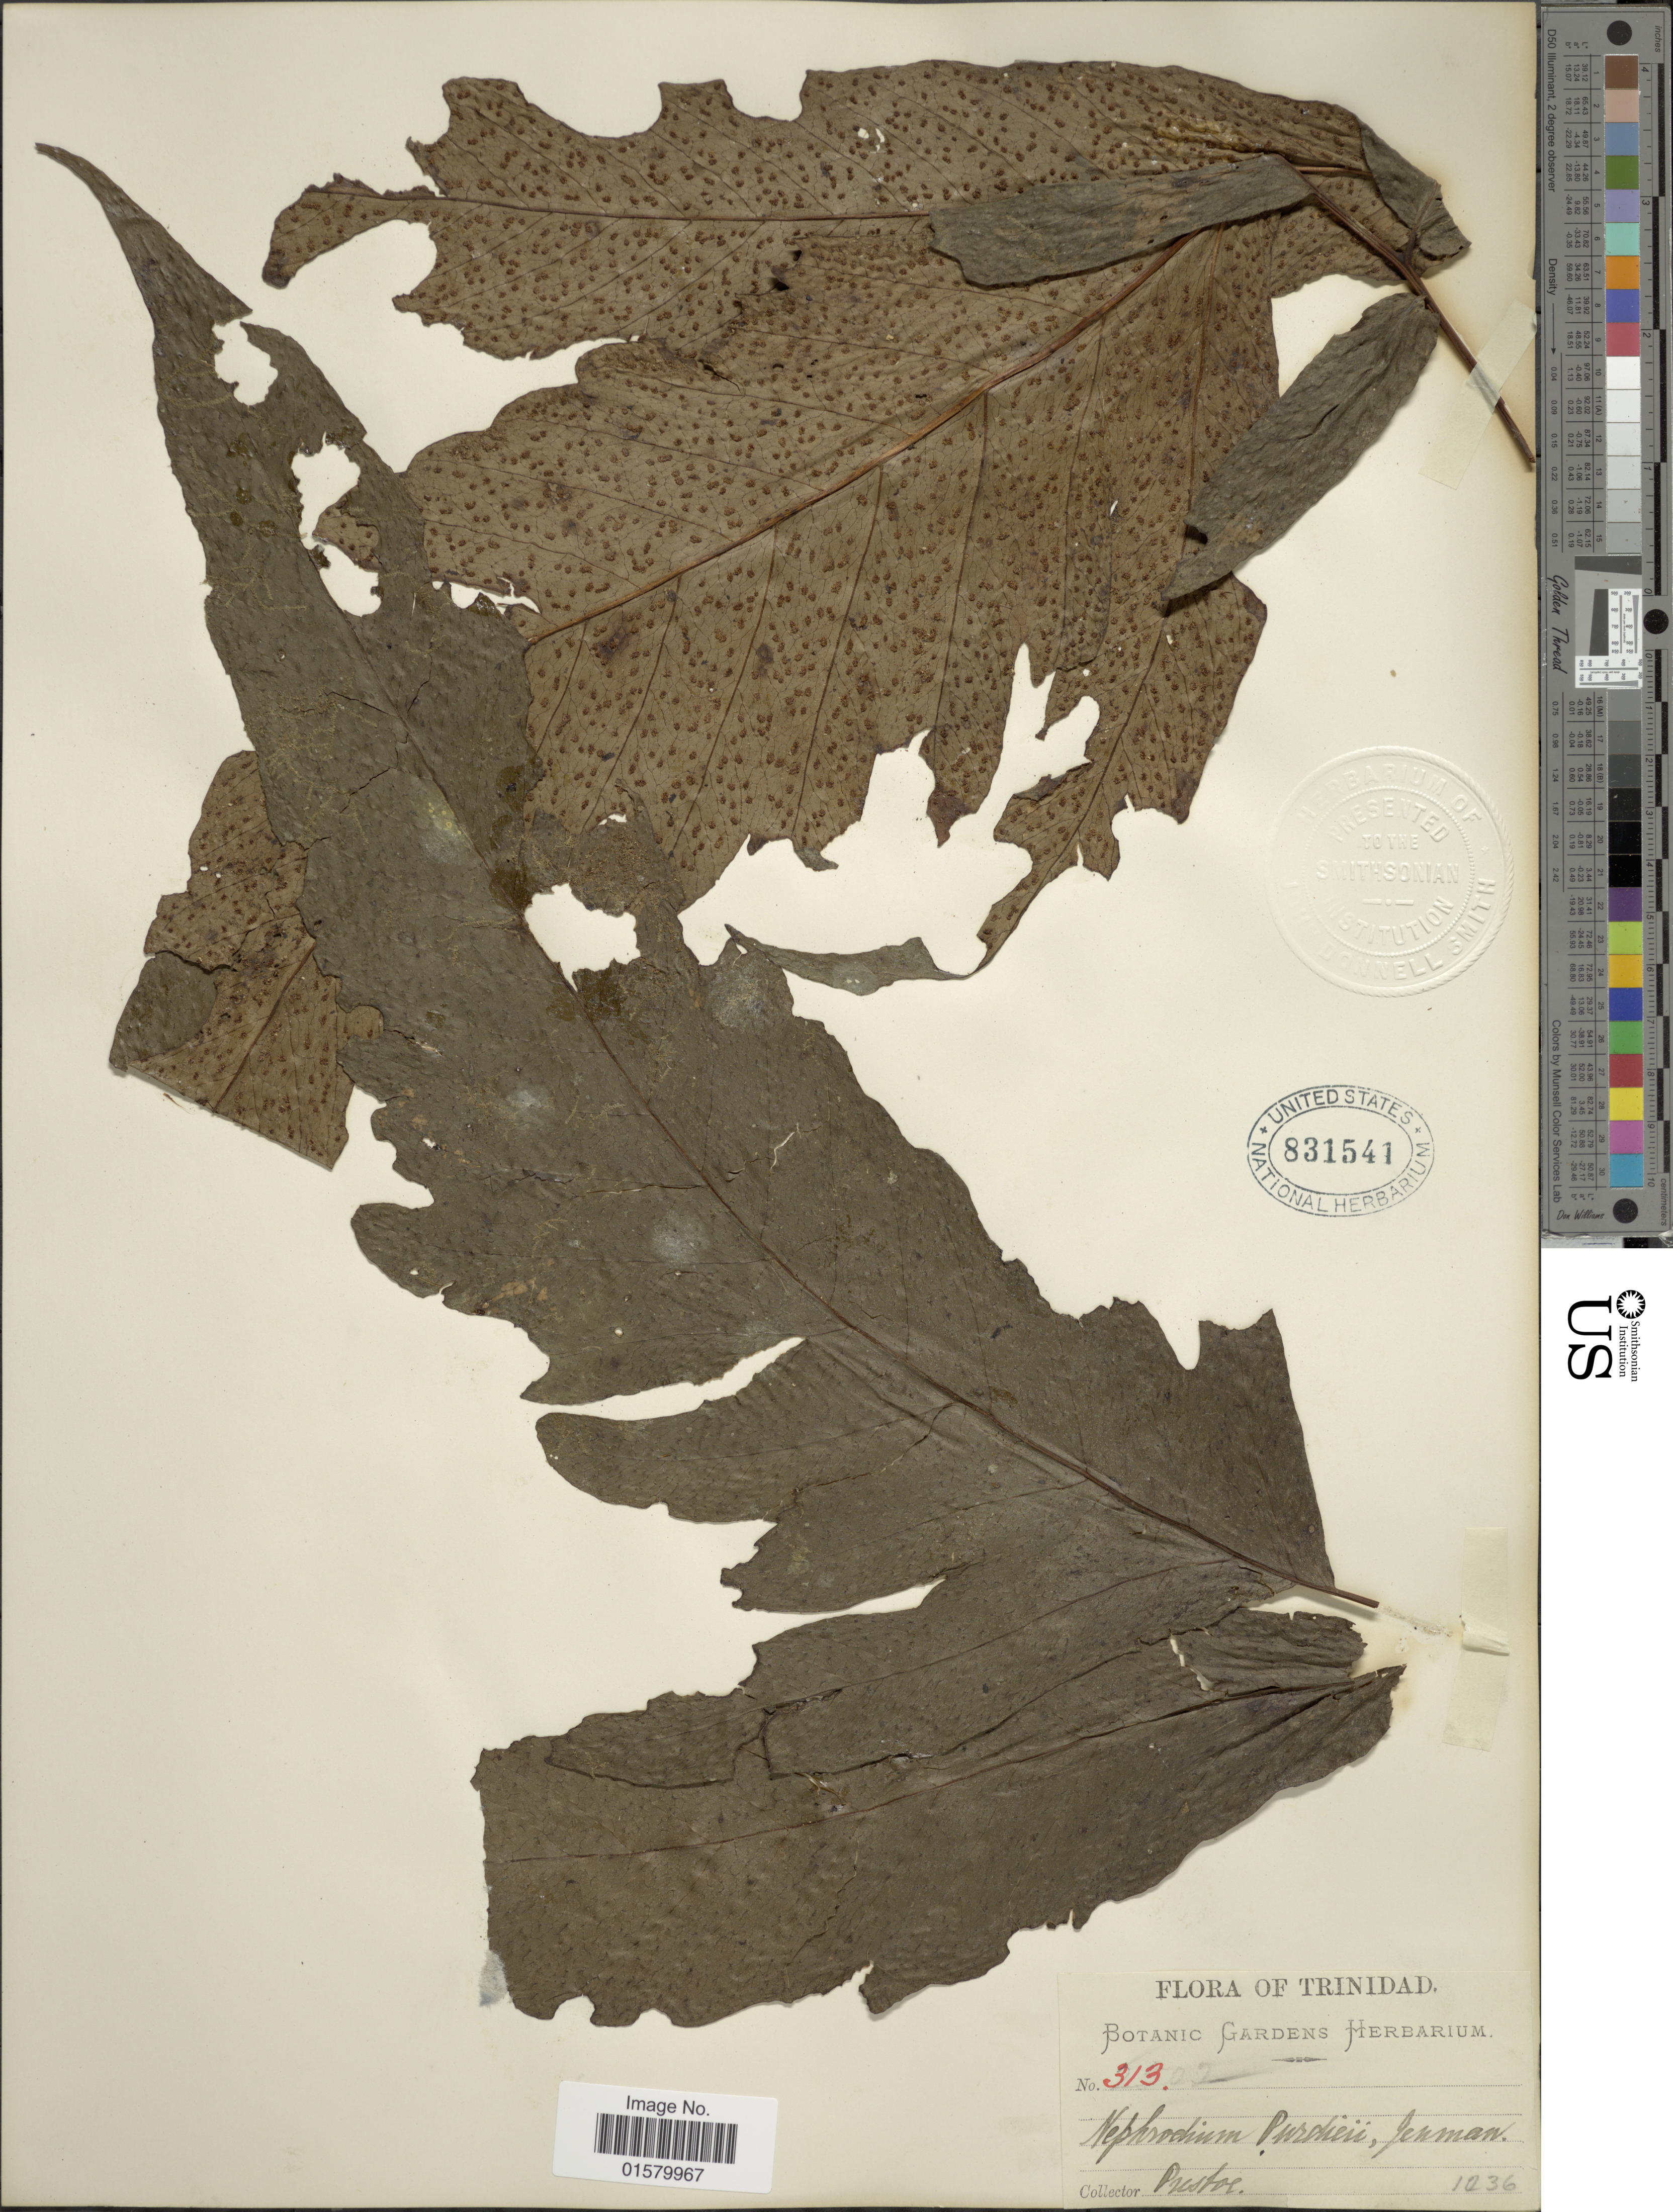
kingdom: Plantae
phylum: Tracheophyta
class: Polypodiopsida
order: Polypodiales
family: Tectariaceae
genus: Tectaria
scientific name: Tectaria trifoliata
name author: (L.) Cav.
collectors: Preston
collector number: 313/02*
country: Trinidad and Tobago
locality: Trinidad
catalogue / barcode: US 831541